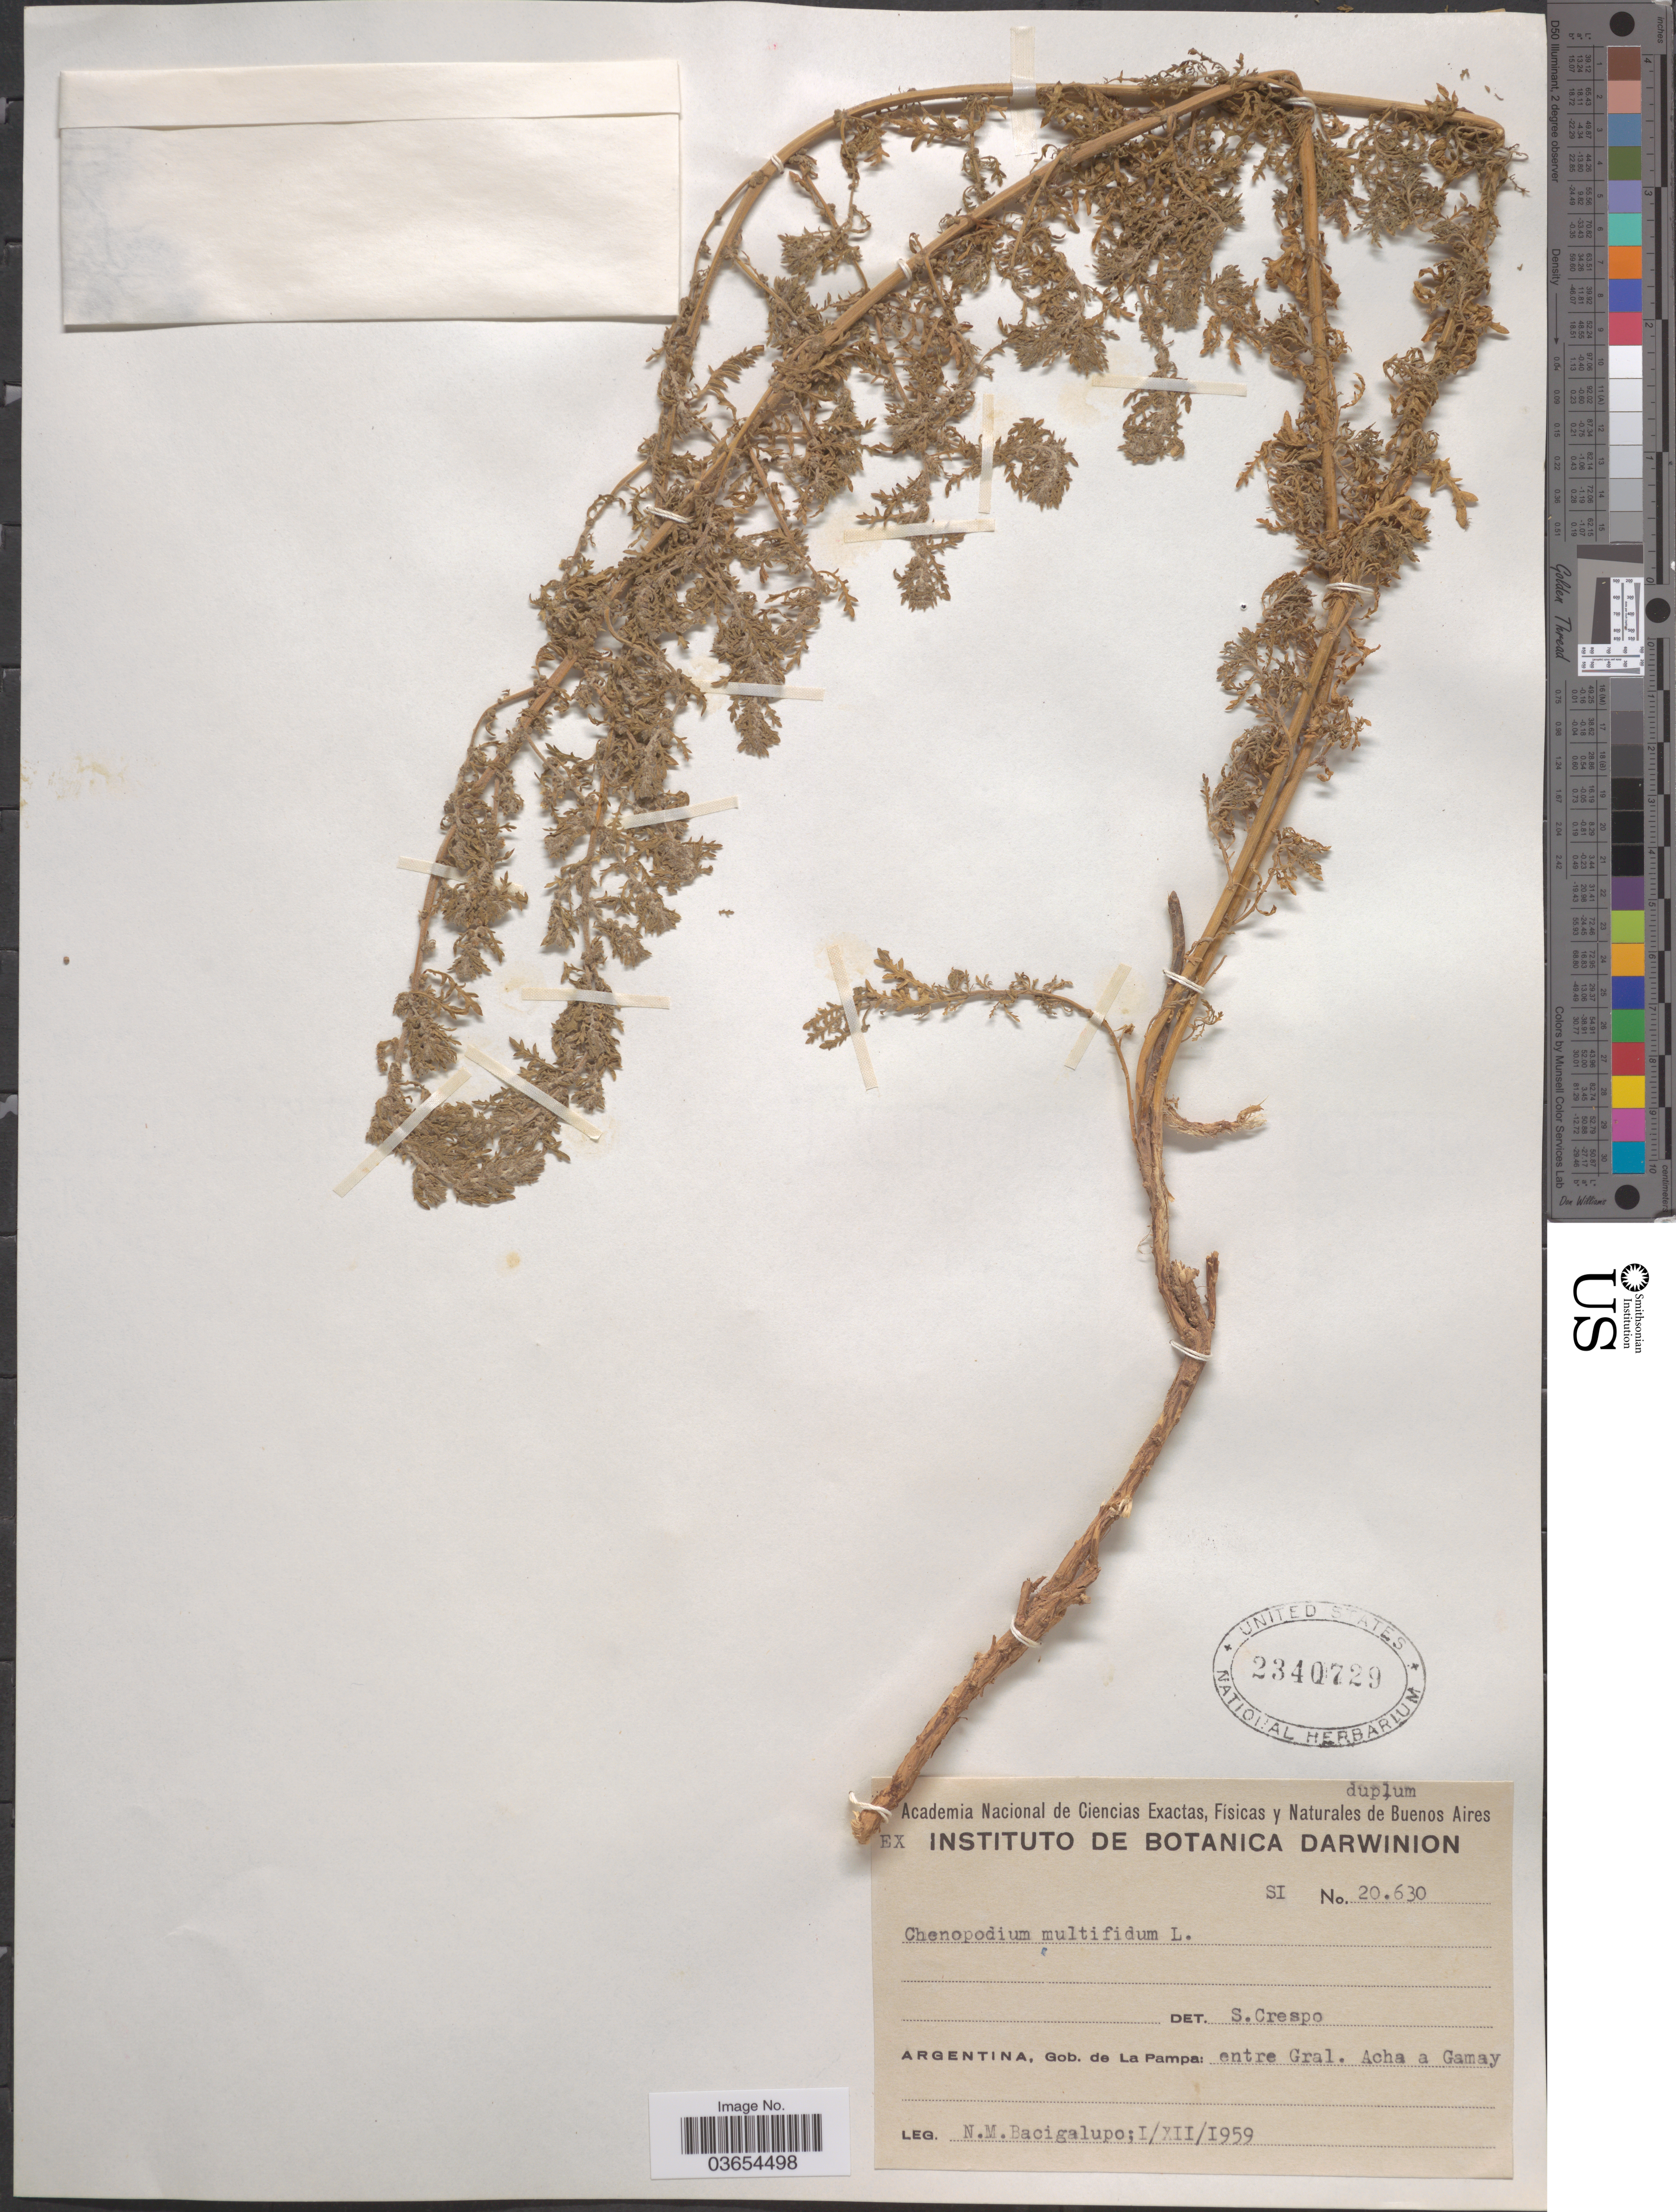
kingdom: Plantae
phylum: Tracheophyta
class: Magnoliopsida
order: Caryophyllales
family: Amaranthaceae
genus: Chenopodium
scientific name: Chenopodium multifidum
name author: L.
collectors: N. M. Bacigalupo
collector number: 20630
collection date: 1959-12-01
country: Argentina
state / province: La Pampa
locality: Gob. de La Pampa: entre Gral. Acha a Gamay.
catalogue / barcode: US 2340729